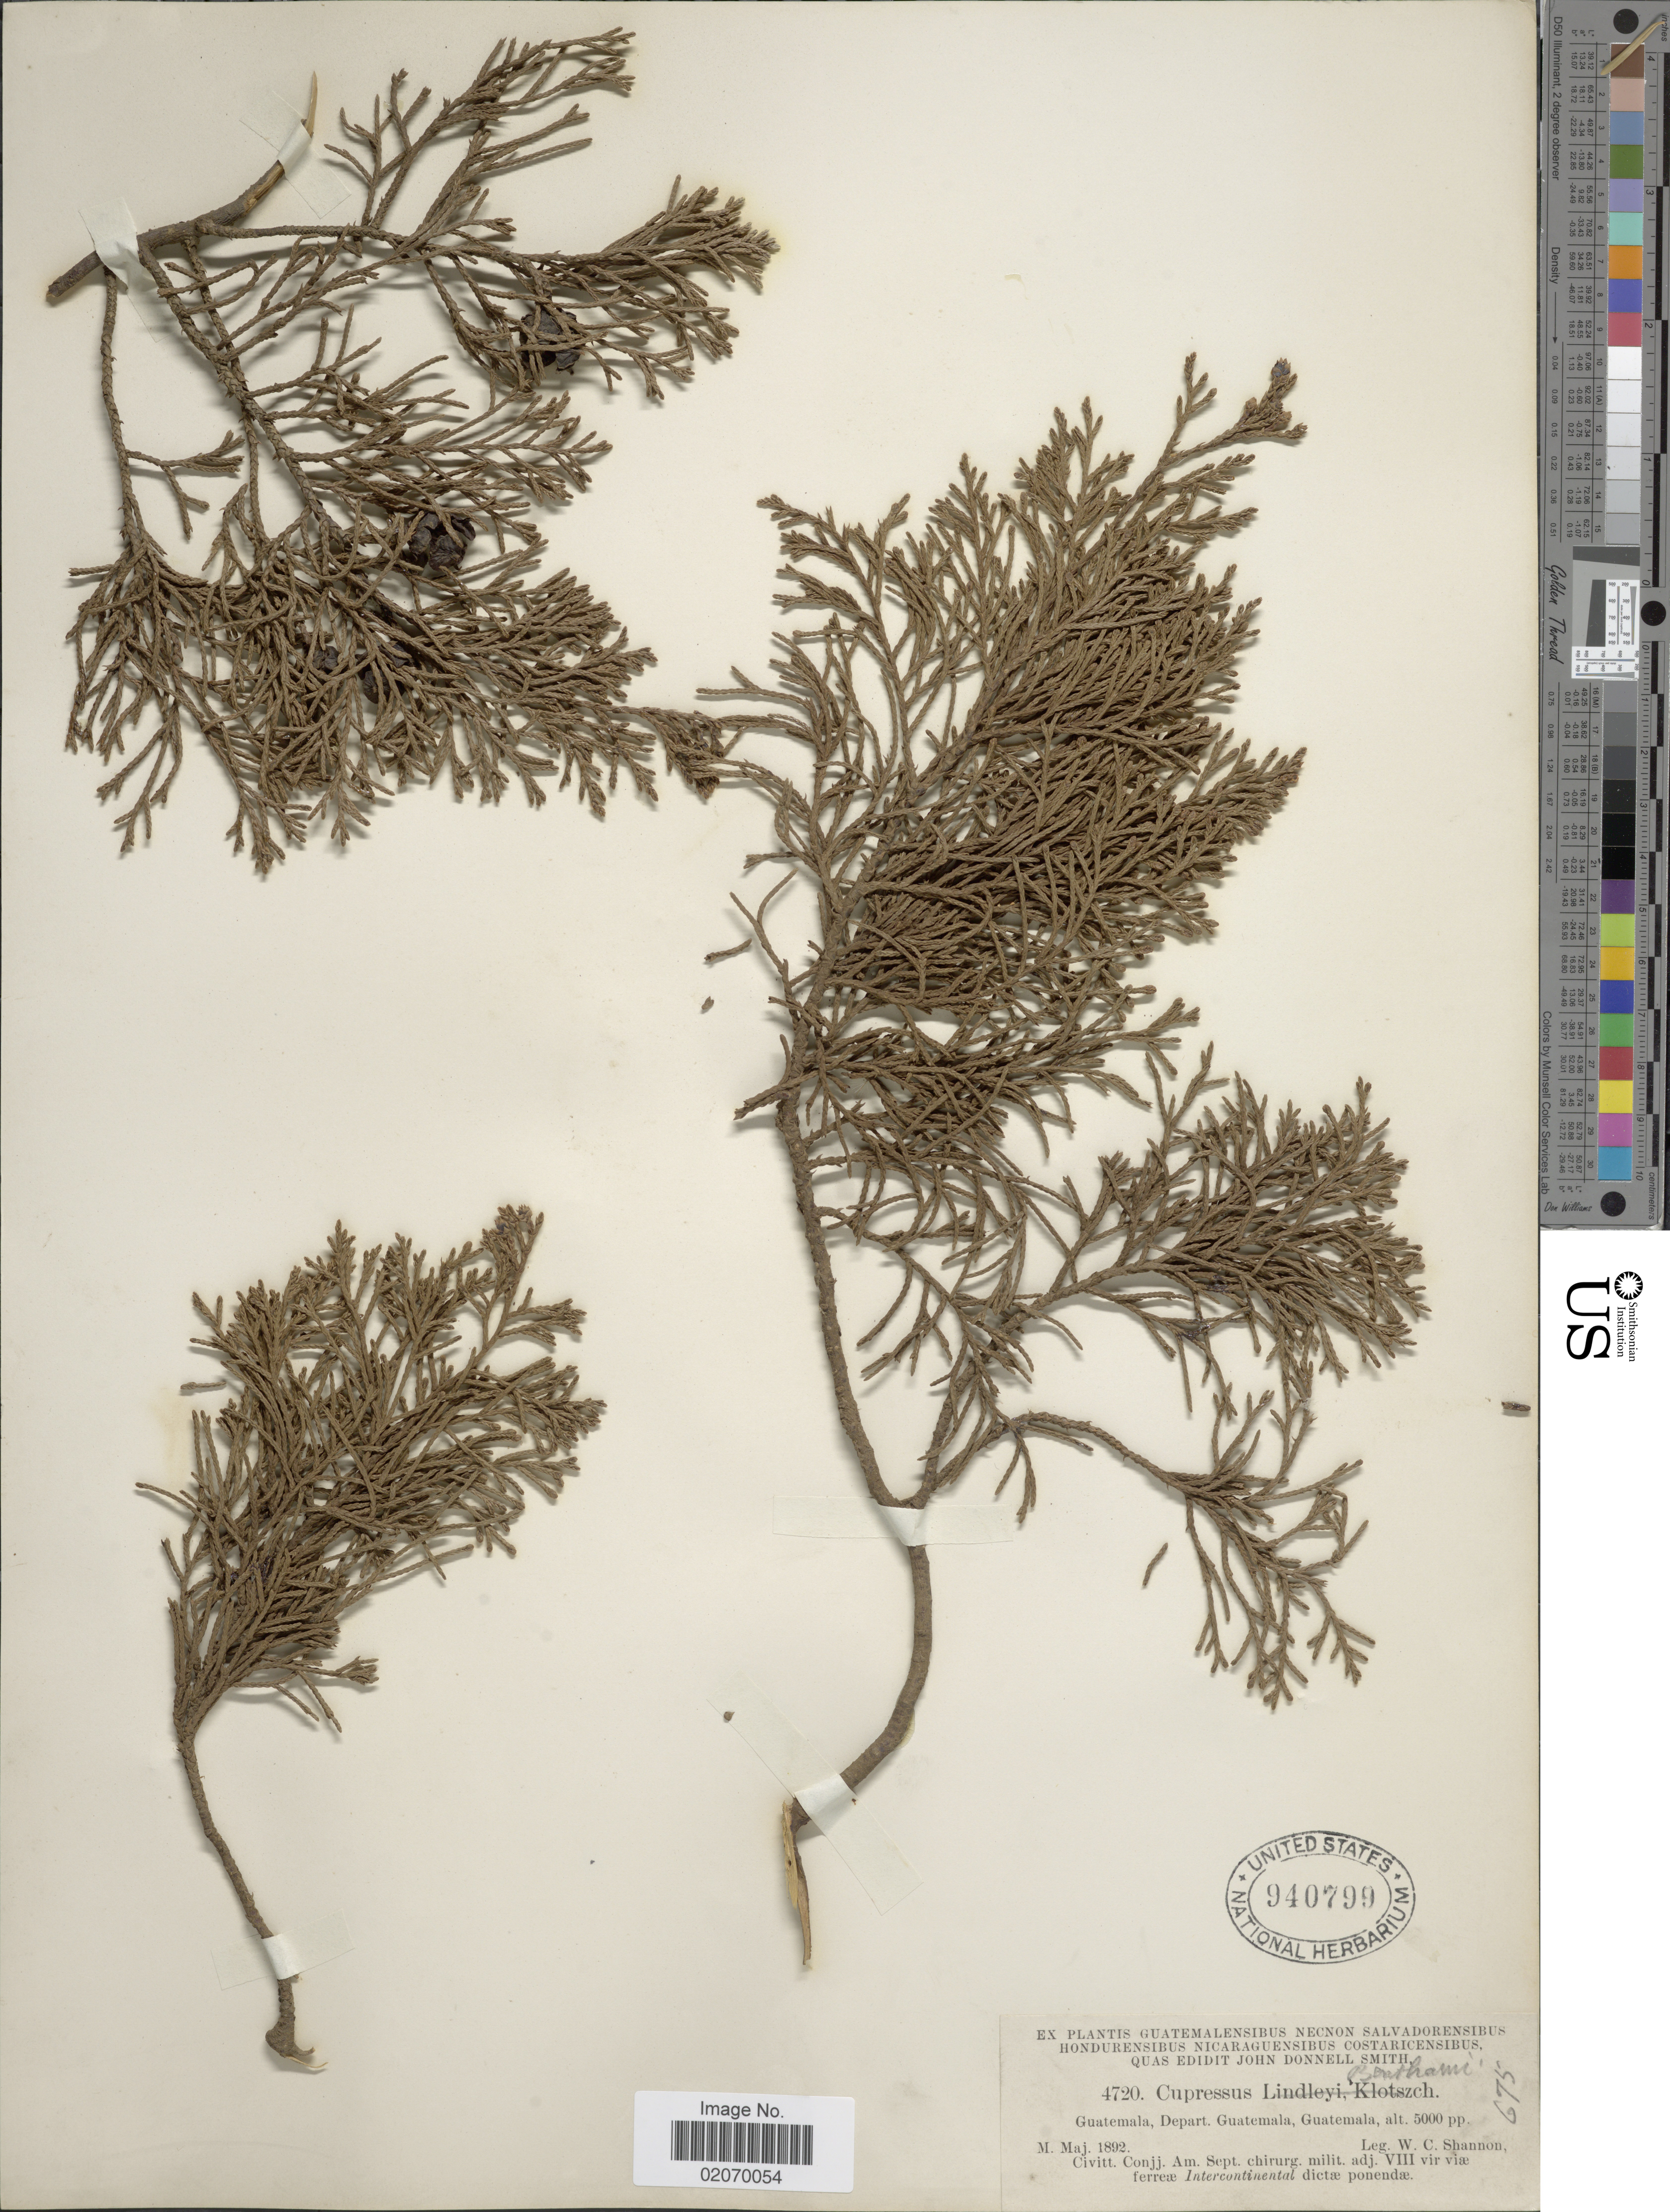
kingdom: Plantae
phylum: Tracheophyta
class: Pinopsida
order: Pinales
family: Cupressaceae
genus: Hesperocyparis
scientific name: Hesperocyparis lusitanica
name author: (Miller) Bartel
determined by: (US) Smithsonian Institution - National Museum of Natural History - Department of Botany (UNITED STATES)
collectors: W. C. Shannon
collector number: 4720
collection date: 1892-05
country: Guatemala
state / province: Guatemala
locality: Depart. Guatemala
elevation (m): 1524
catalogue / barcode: US 940799